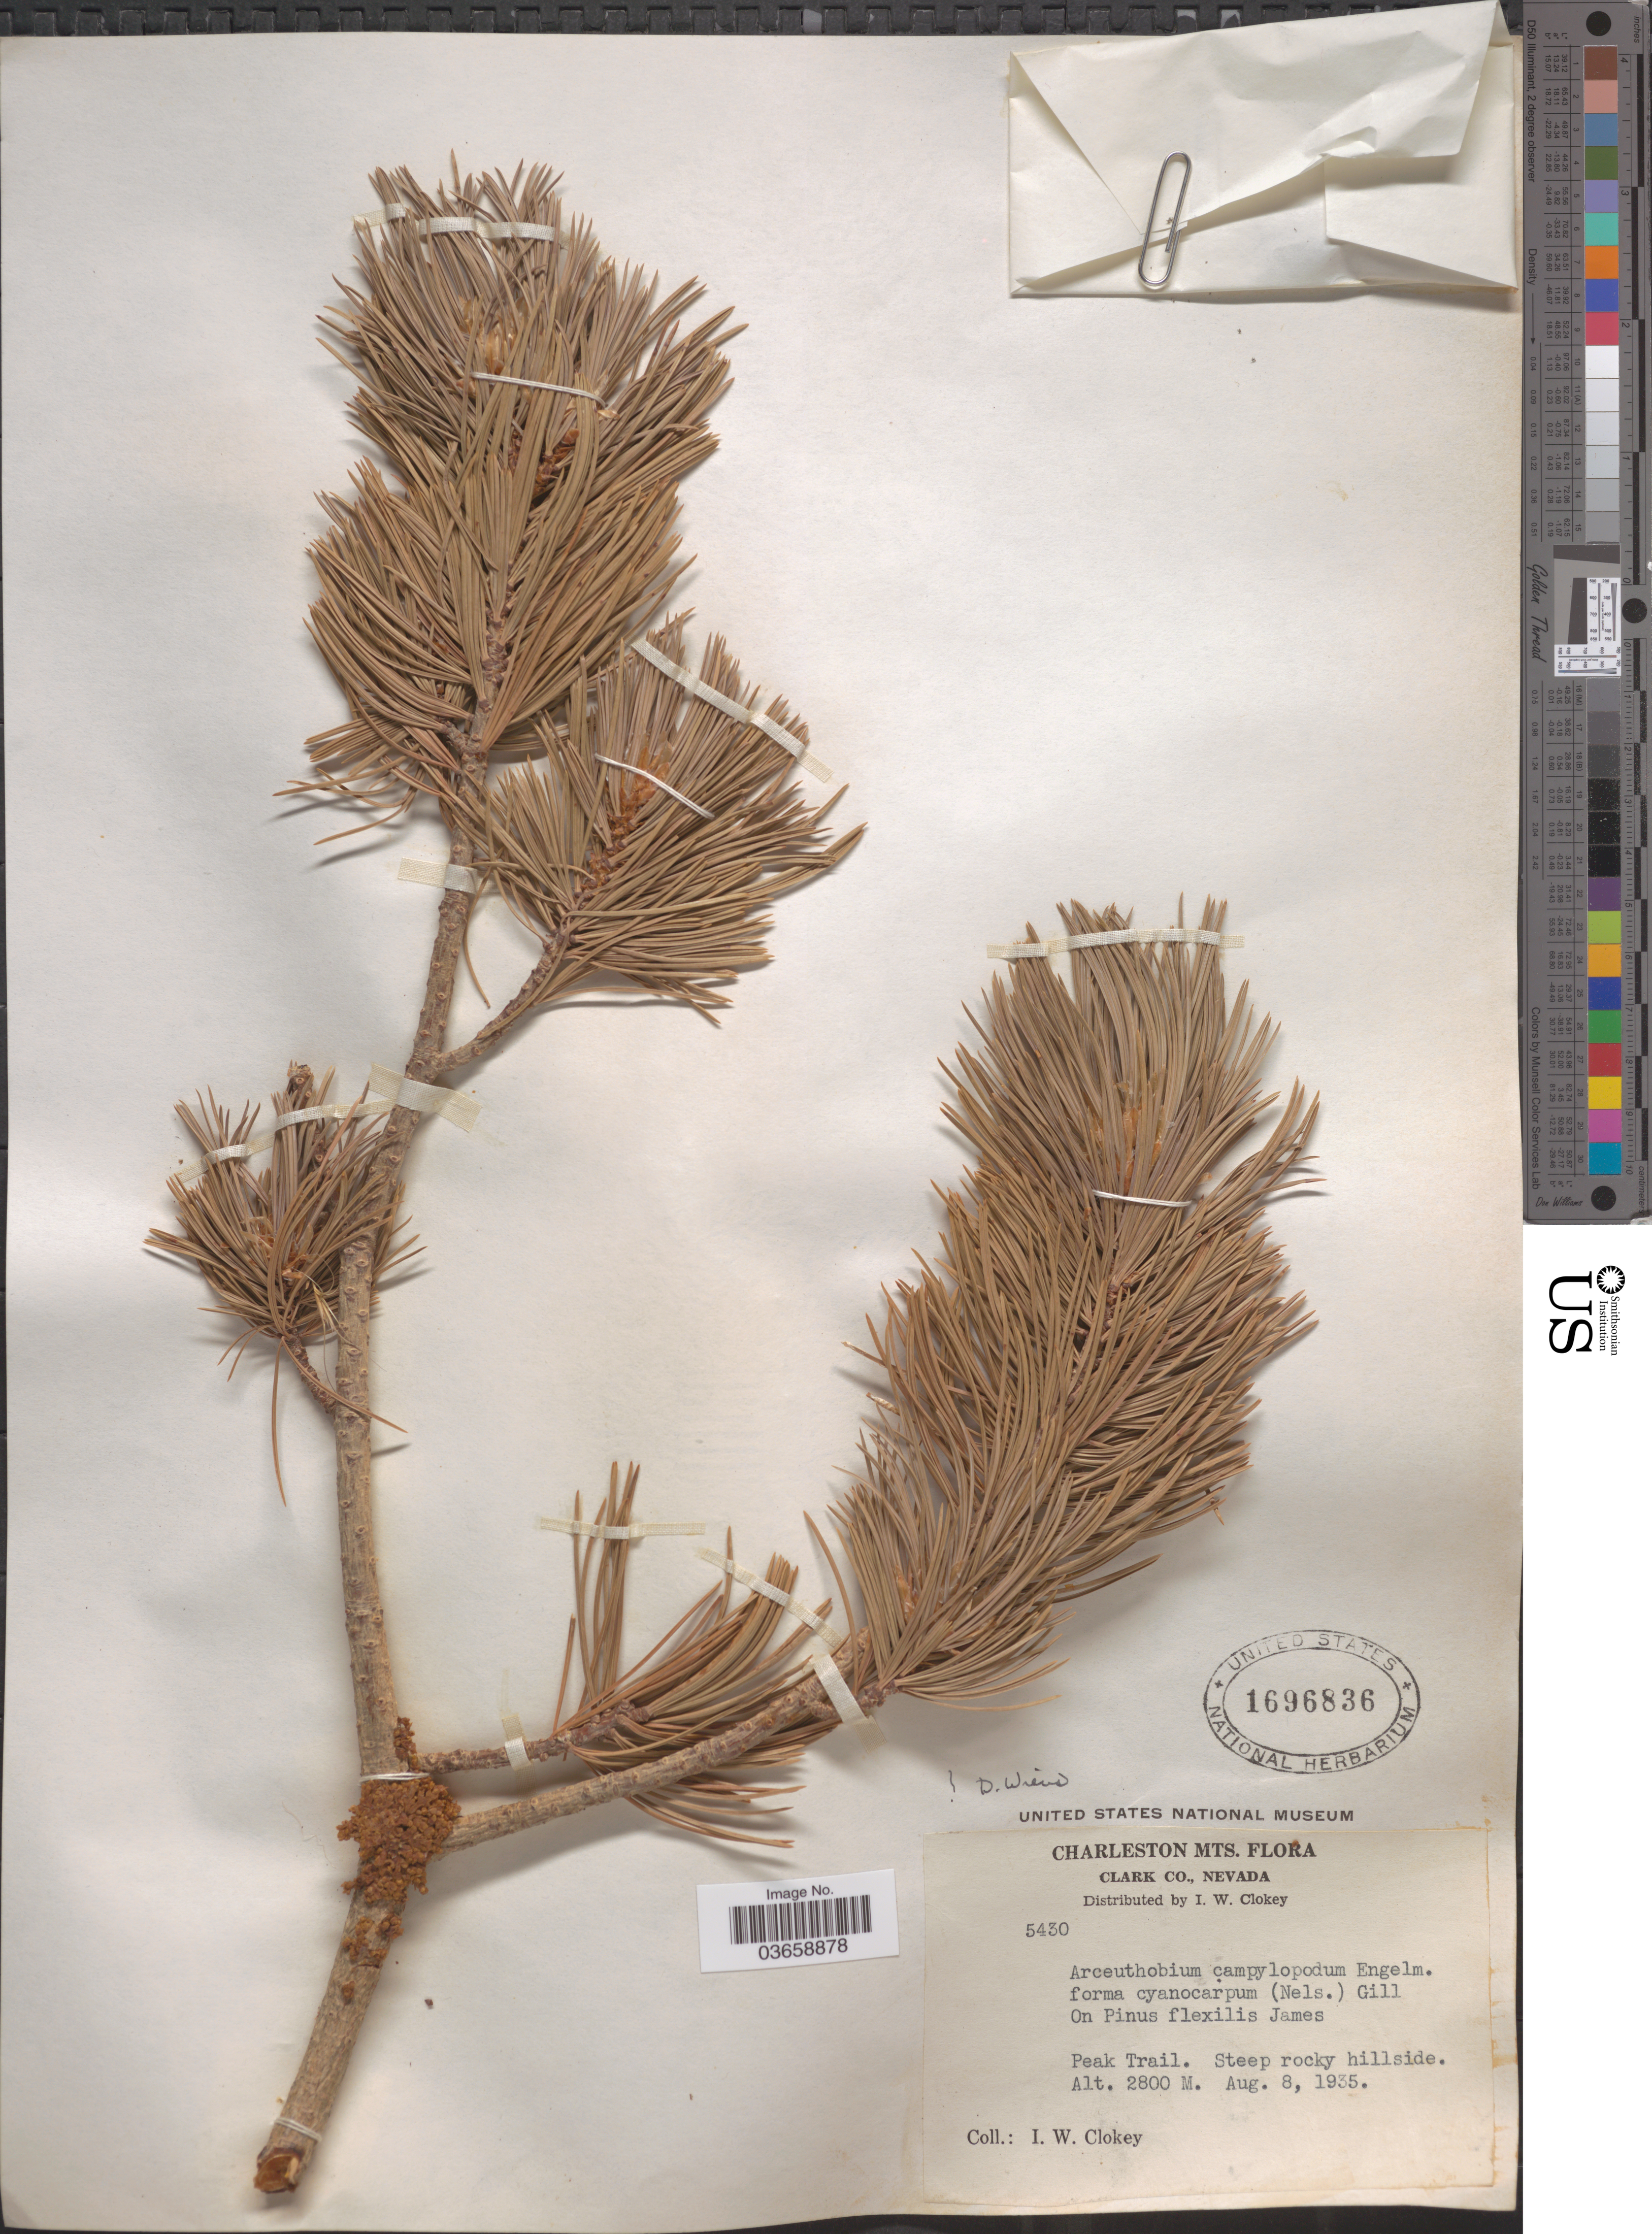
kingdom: Plantae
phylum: Tracheophyta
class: Magnoliopsida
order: Santalales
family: Viscaceae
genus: Arceuthobium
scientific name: Arceuthobium campylopodum f. cyanocarpum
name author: (A. Nelson) L.S. Gill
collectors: I. W. Clokey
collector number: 5430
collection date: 1935-08-08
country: United States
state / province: Nevada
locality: Charleston Mts. Clark Co. Peak Trail.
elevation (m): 2800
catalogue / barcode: US 1696836